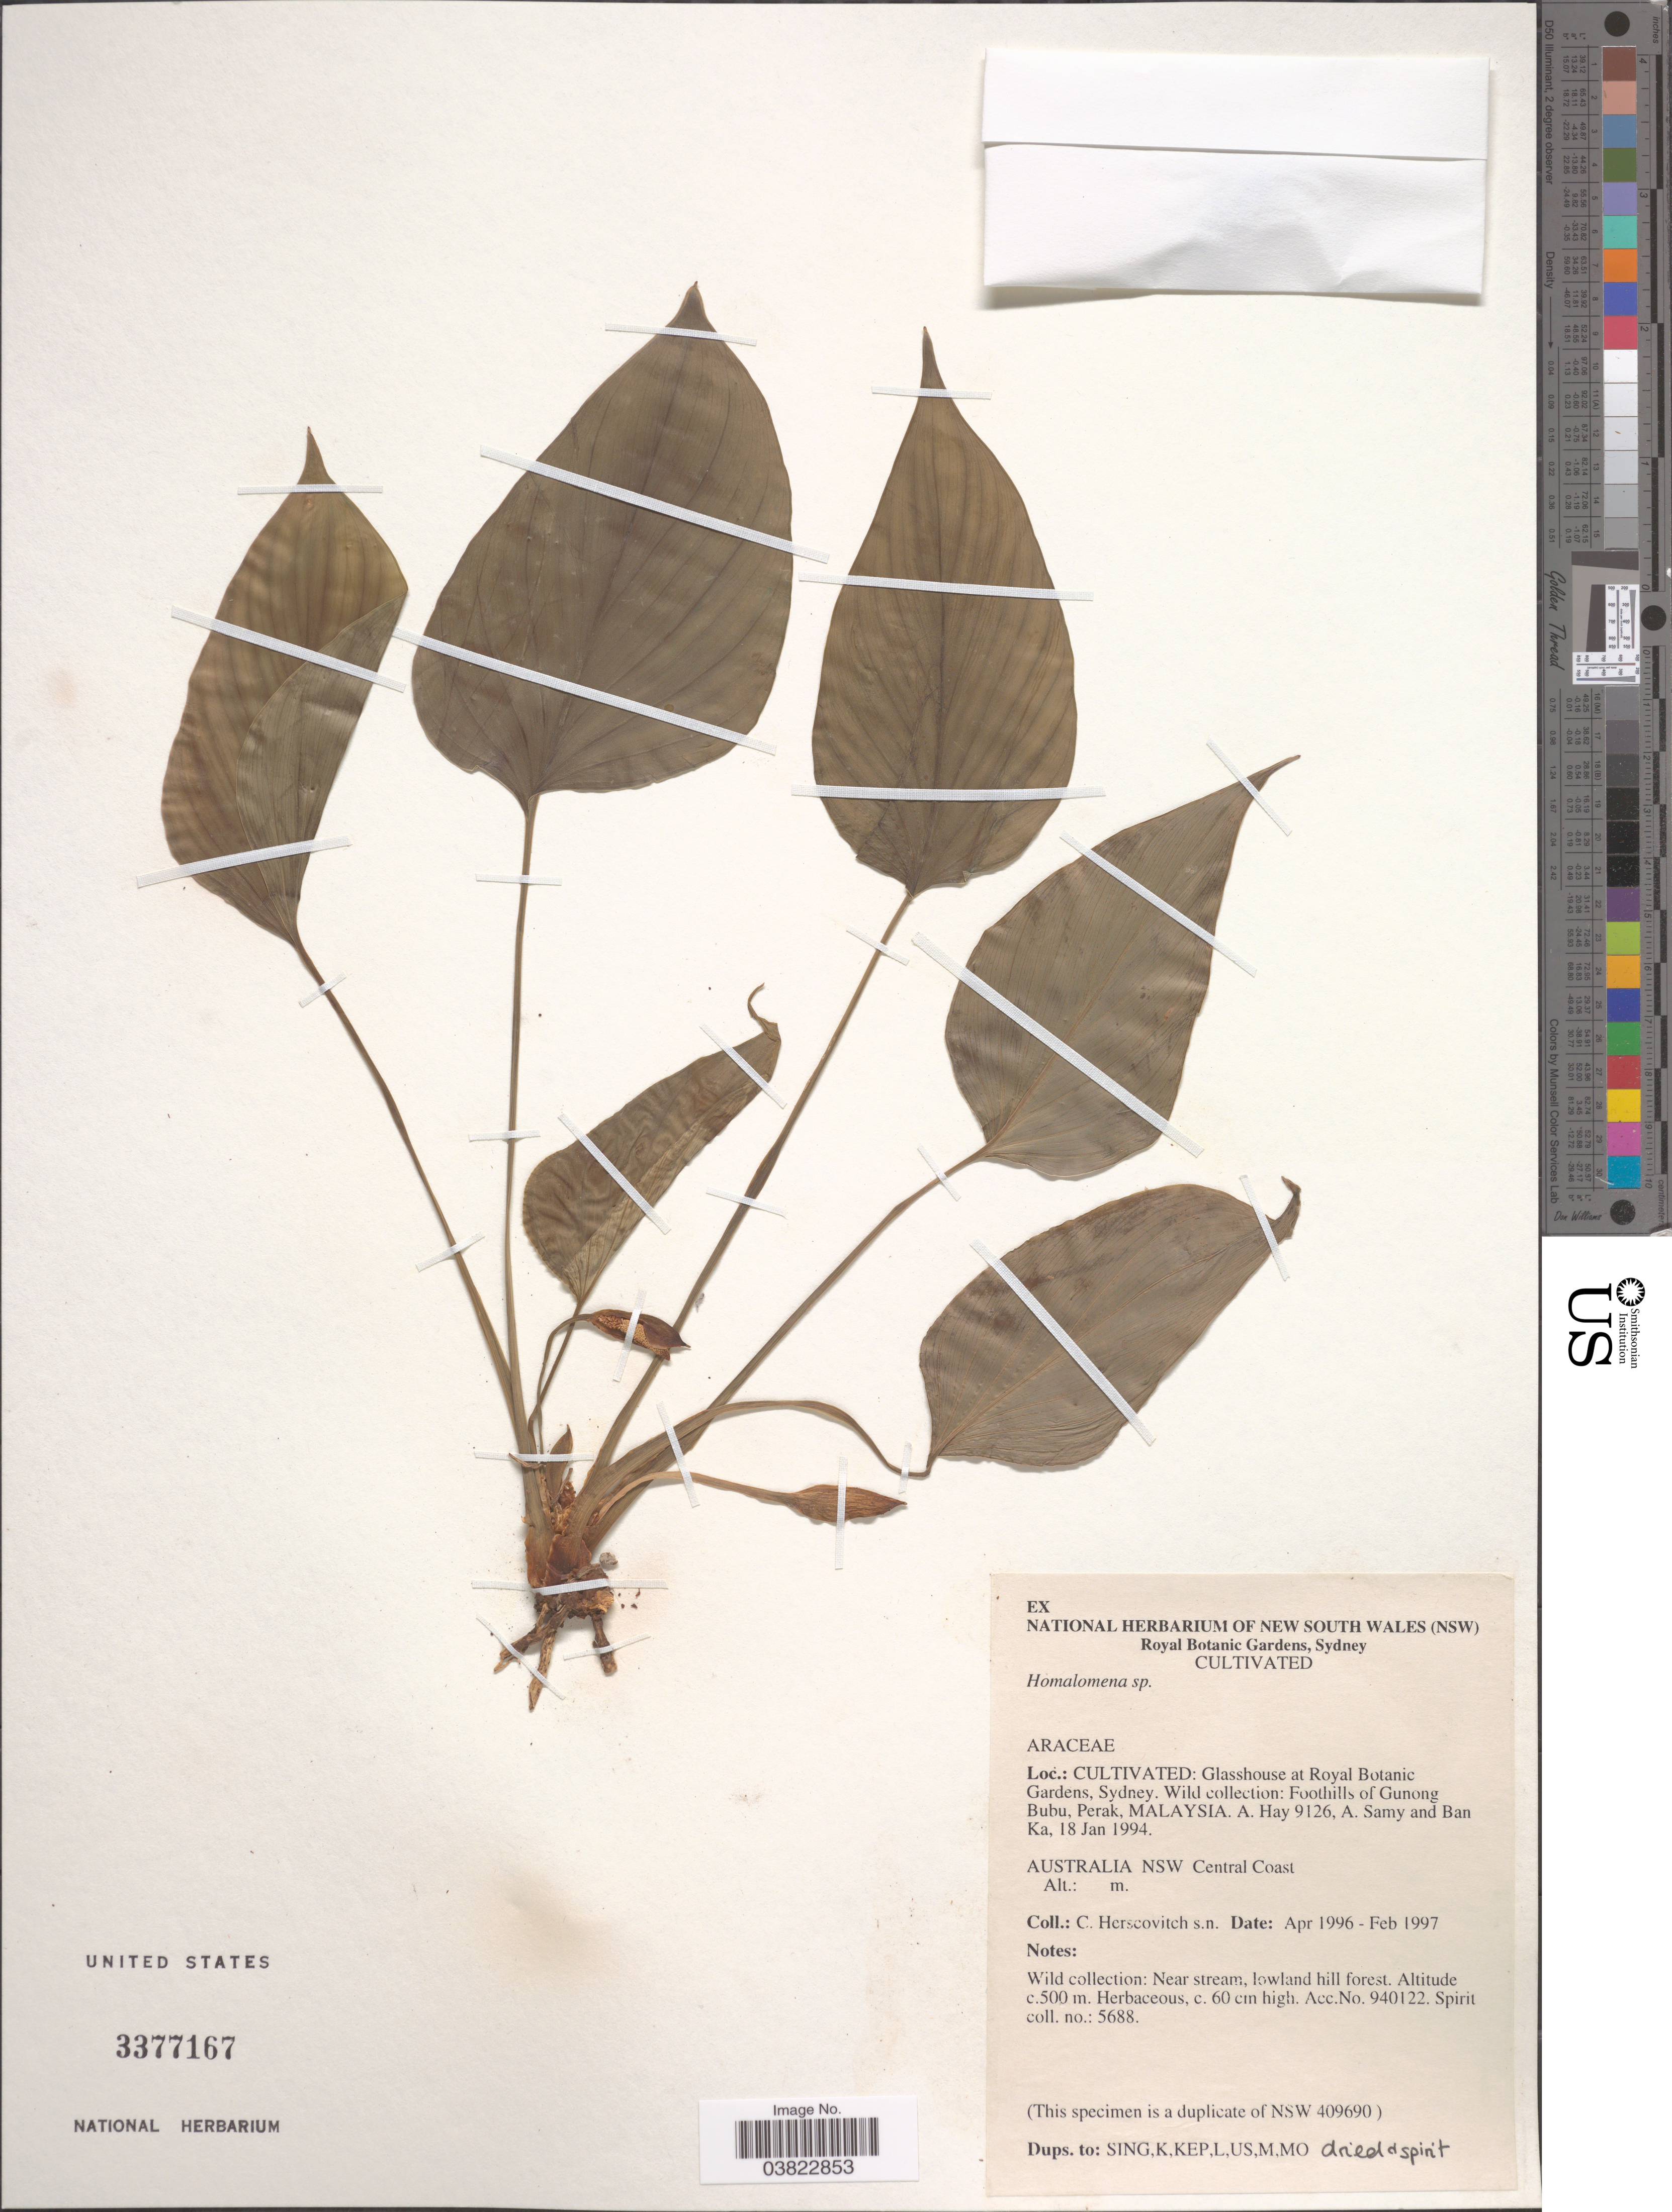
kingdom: Plantae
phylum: Tracheophyta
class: Liliopsida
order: Alismatales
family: Araceae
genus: Homalomena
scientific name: Homalomena sp.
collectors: C. Herscovitch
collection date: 1996-04/1997-02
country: Australia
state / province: New South Wales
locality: Glasshouse at Royal Botanic Gardens, Sydney. Central Coast.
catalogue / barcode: US 3377167